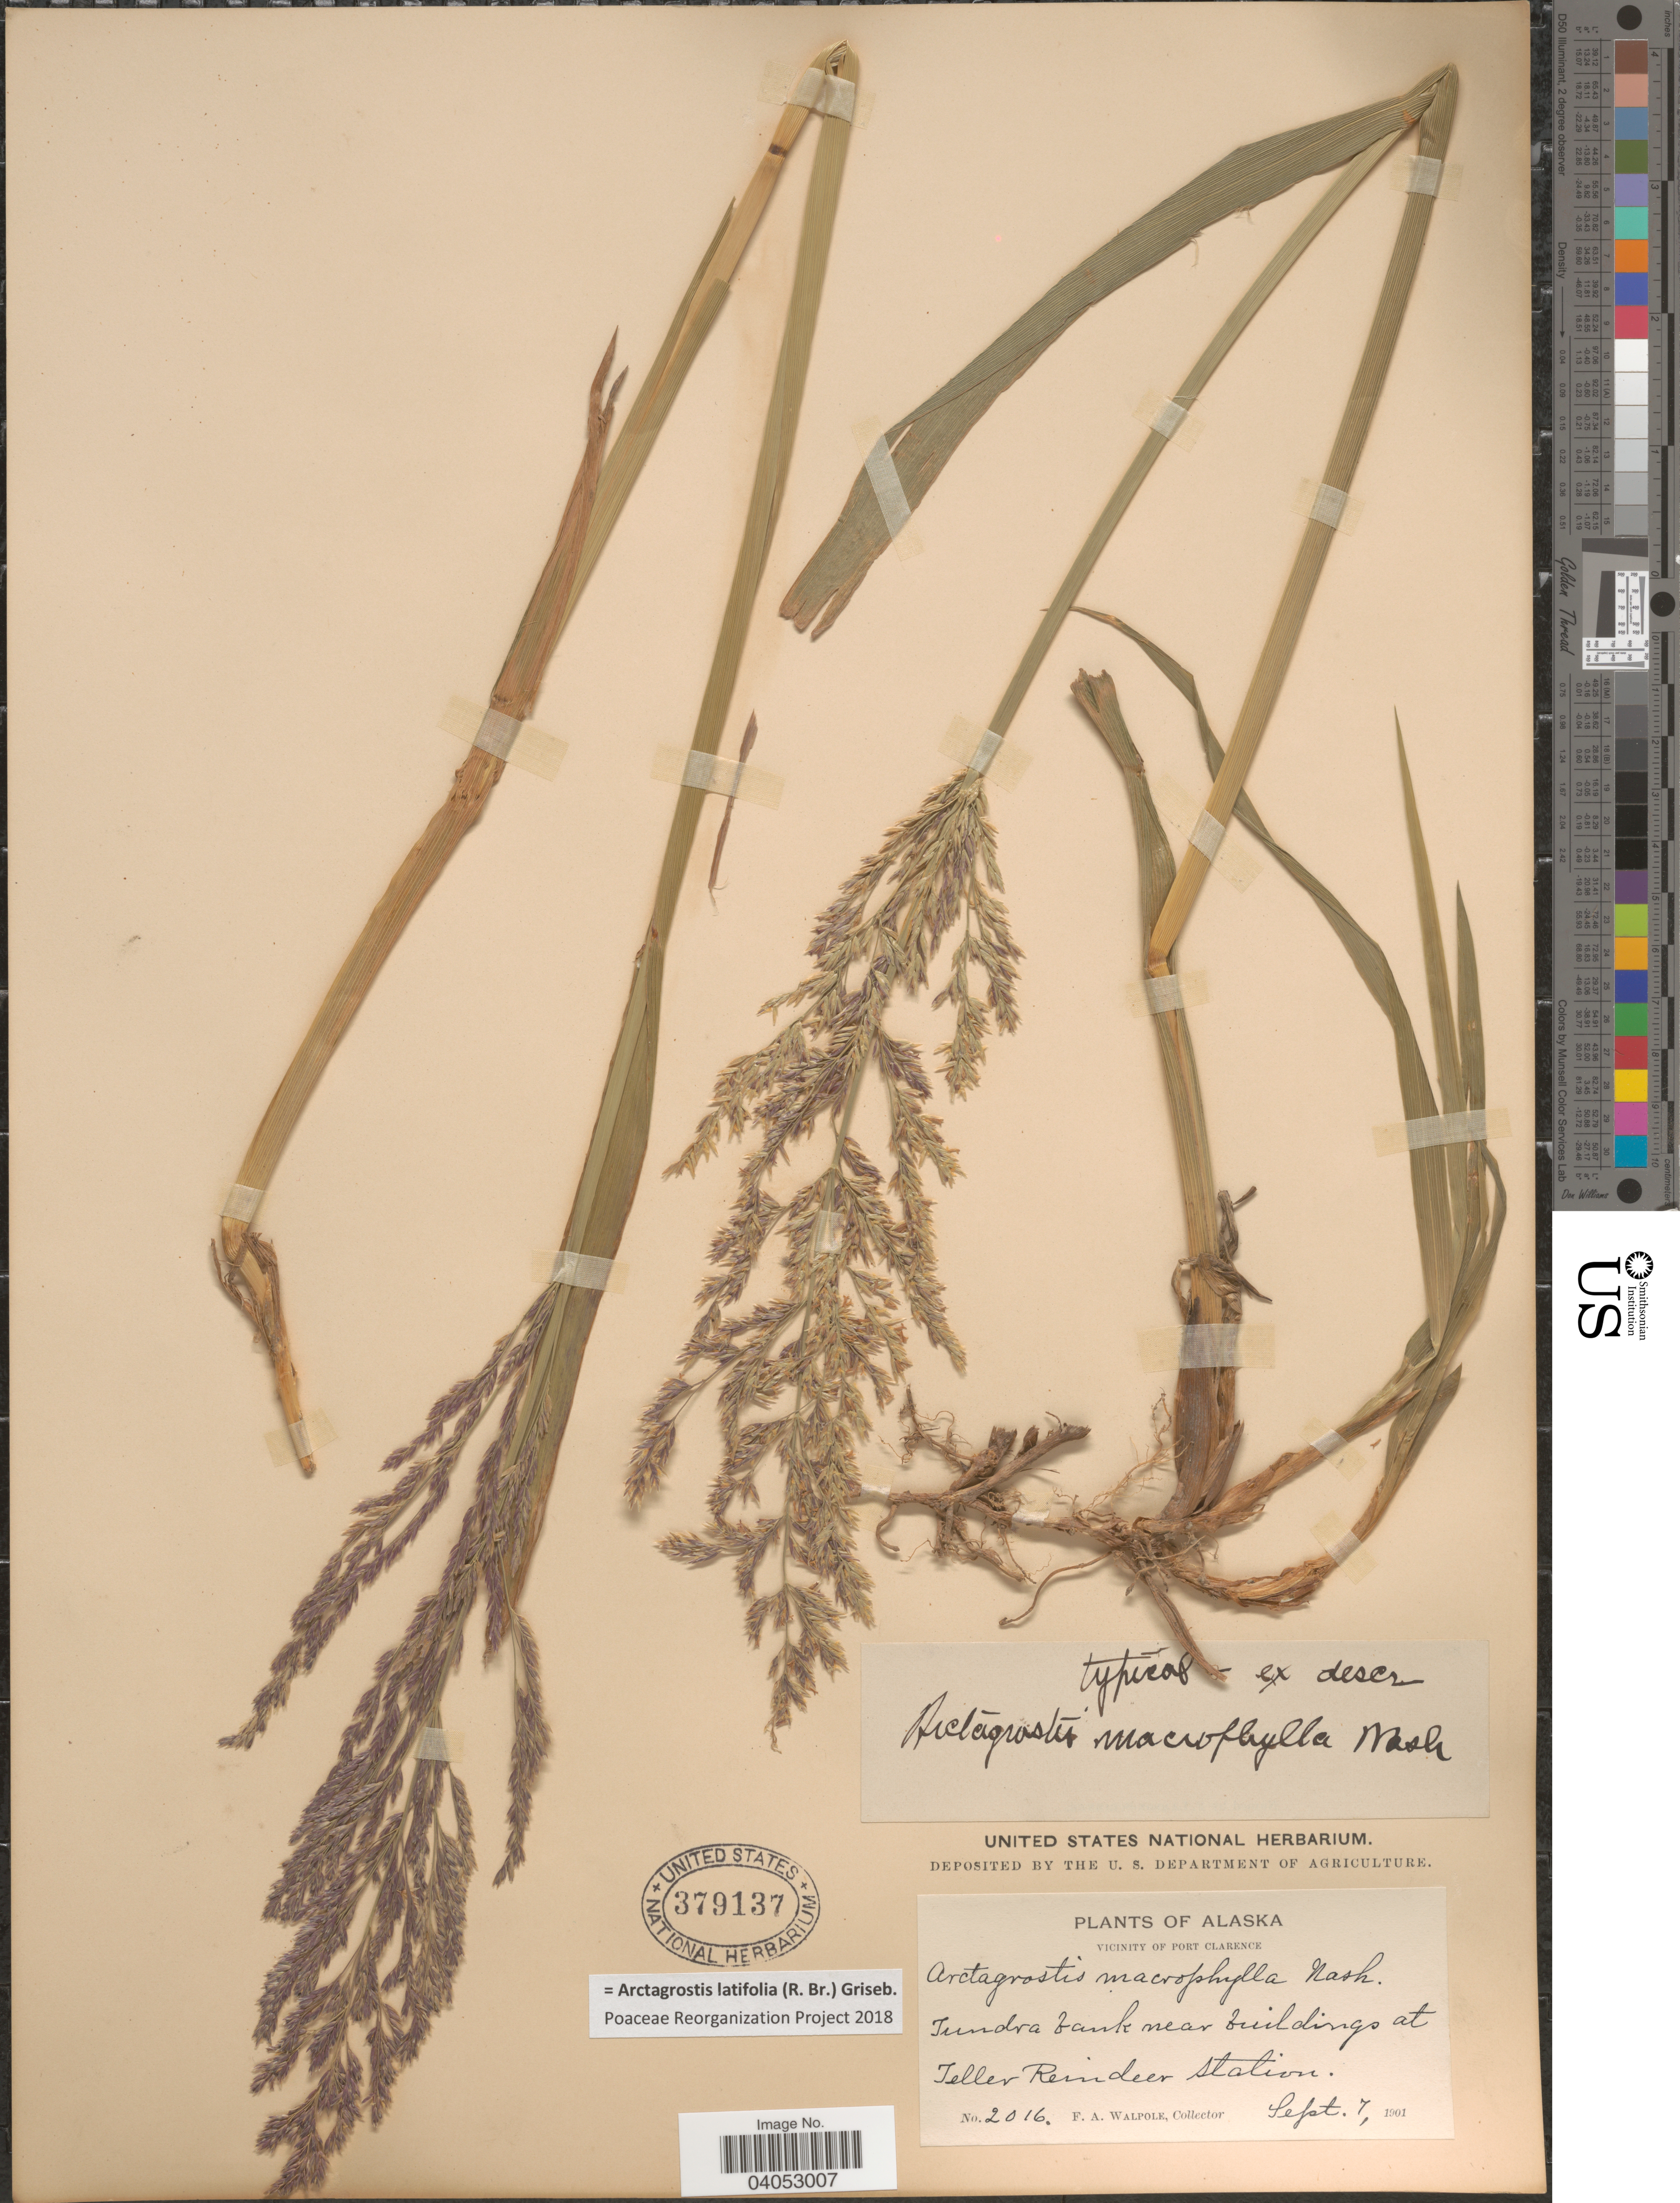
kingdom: Plantae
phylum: Tracheophyta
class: Liliopsida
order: Poales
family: Poaceae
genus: Arctagrostis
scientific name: Arctagrostis latifolia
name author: (R. Br.) Griseb.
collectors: F. Walpole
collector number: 2016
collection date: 1901-09-07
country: United States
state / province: Alaska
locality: Vicinity of Port Clarence. Tundra bank near buildings at Teller Reindeer Station.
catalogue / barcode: US 379137